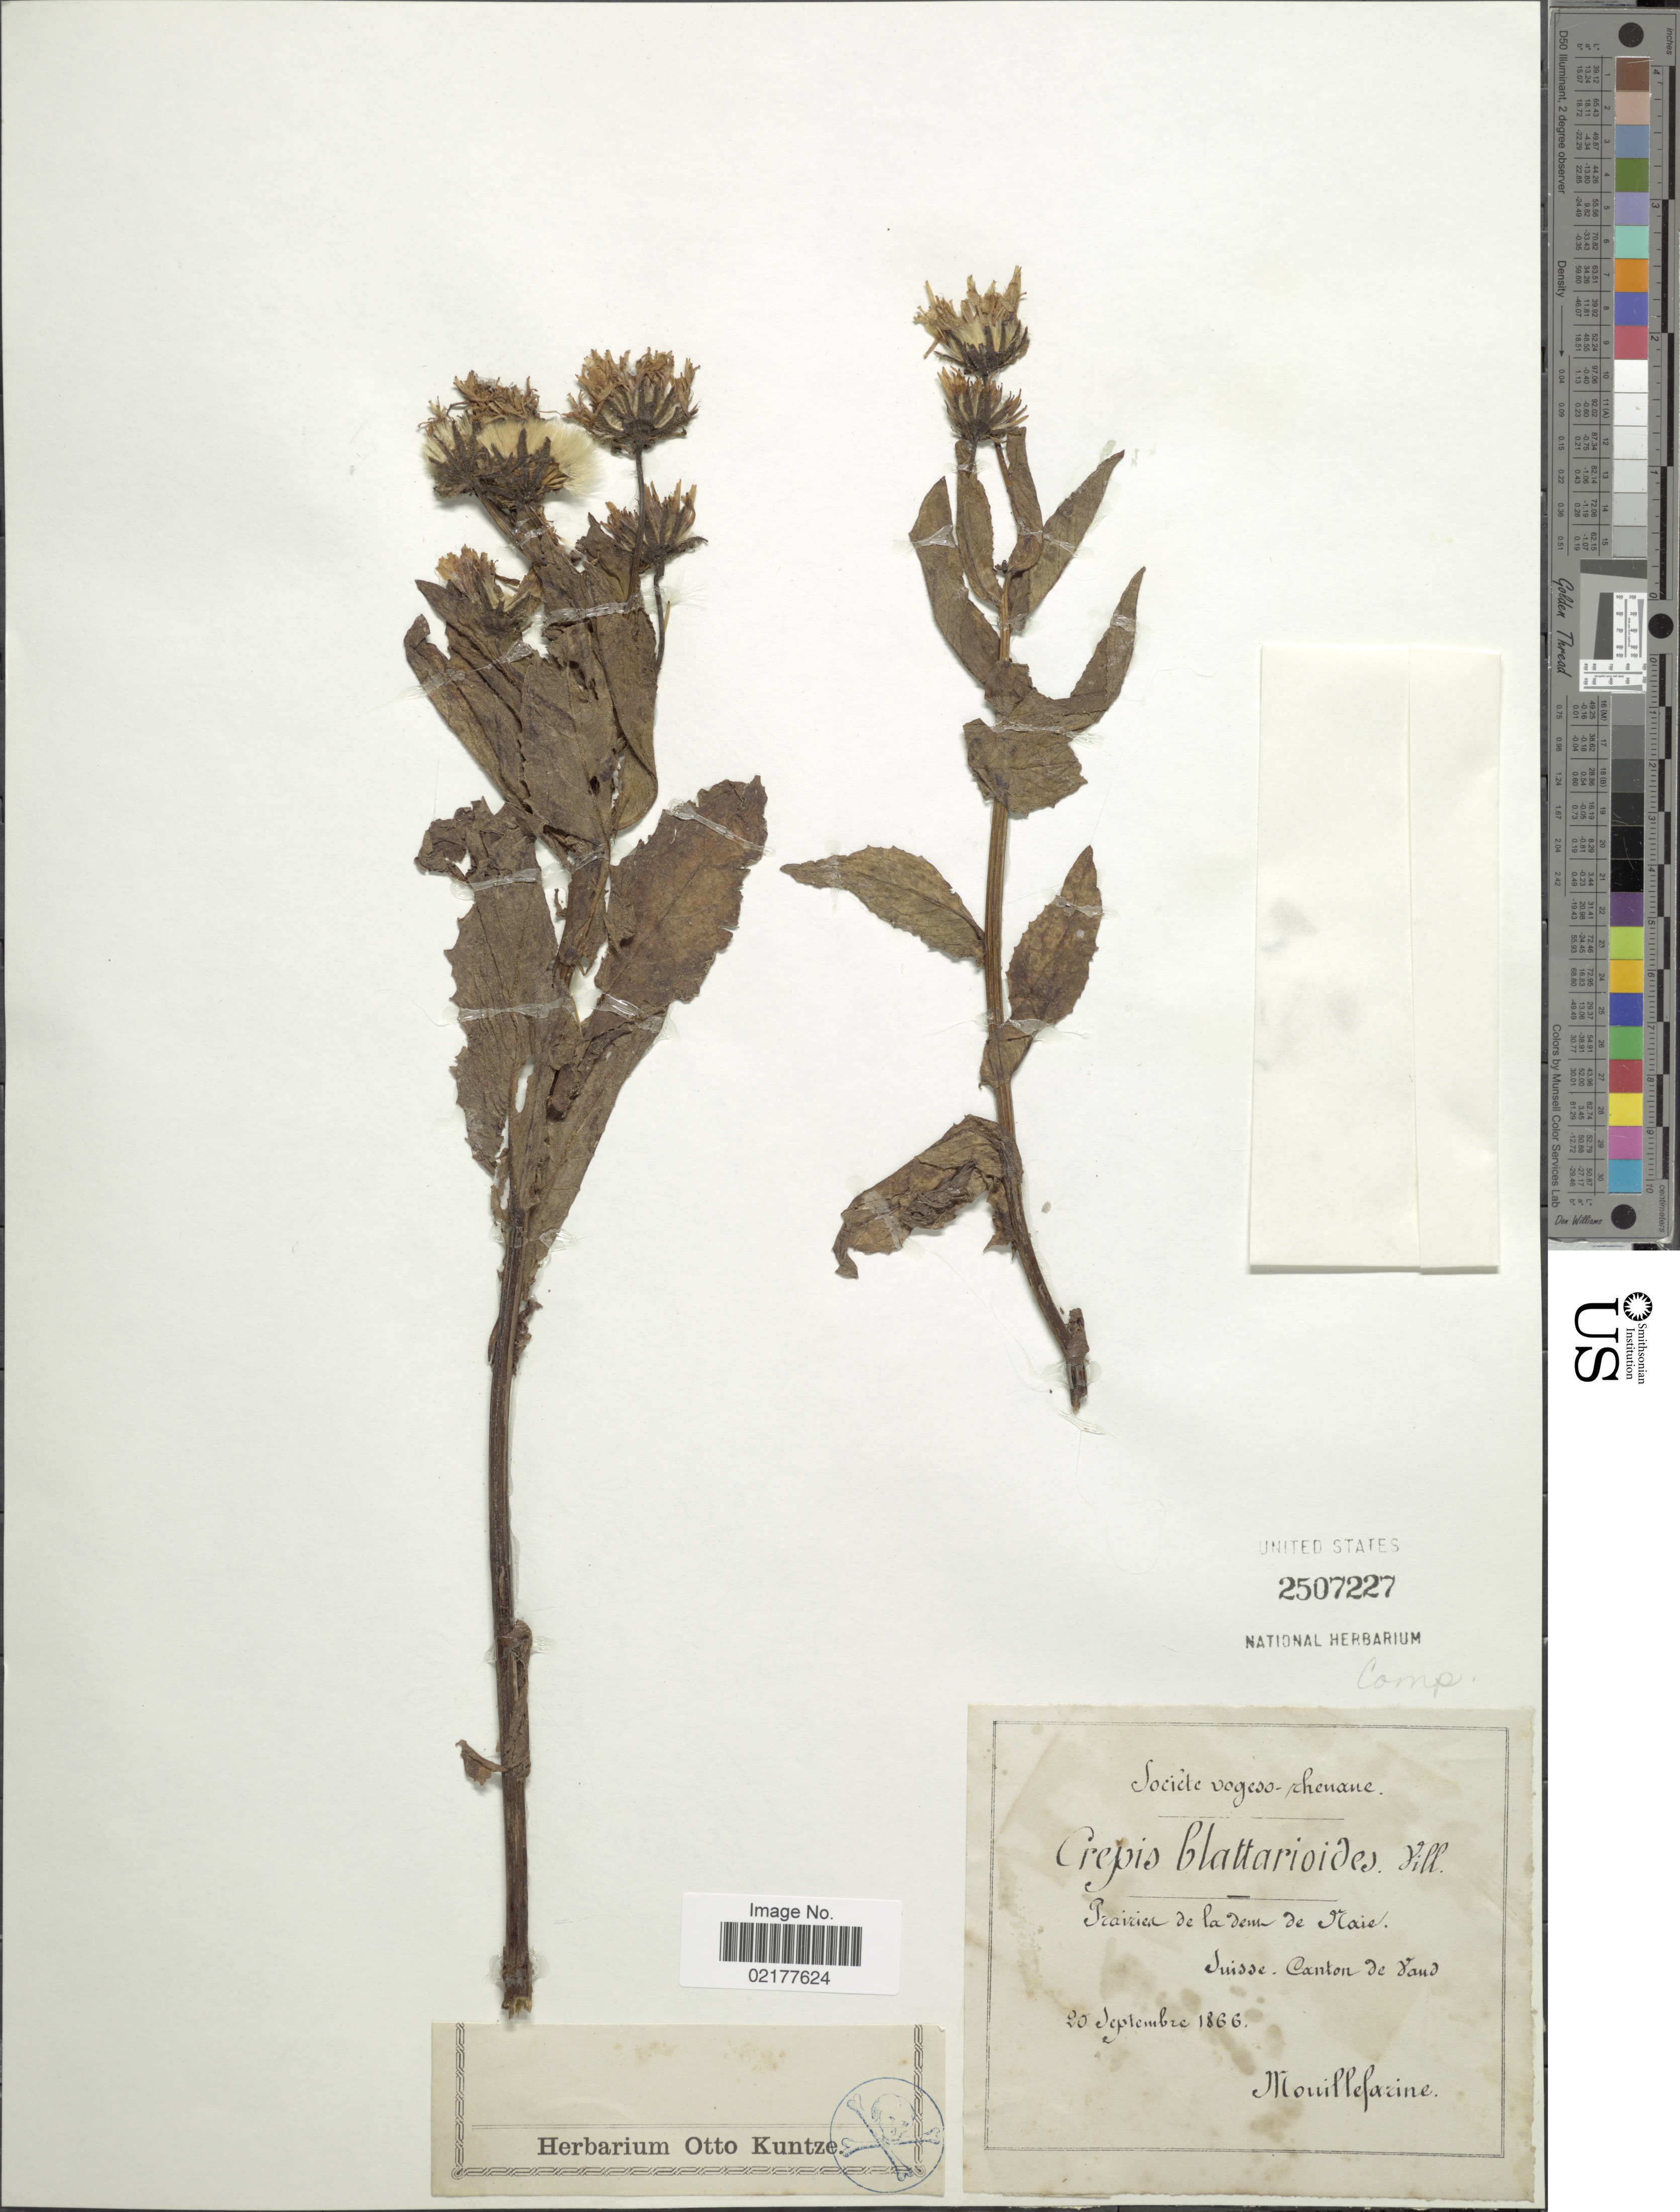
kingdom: Plantae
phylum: Tracheophyta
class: Magnoliopsida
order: Asterales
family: Asteraceae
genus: Crepis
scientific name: Crepis pyrenaica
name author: (L.) Greuter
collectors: A. Mouillefarine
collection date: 1866-09-20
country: Switzerland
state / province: Vaud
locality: Prairien de la dem de Mais (Mex)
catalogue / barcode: US 2507227